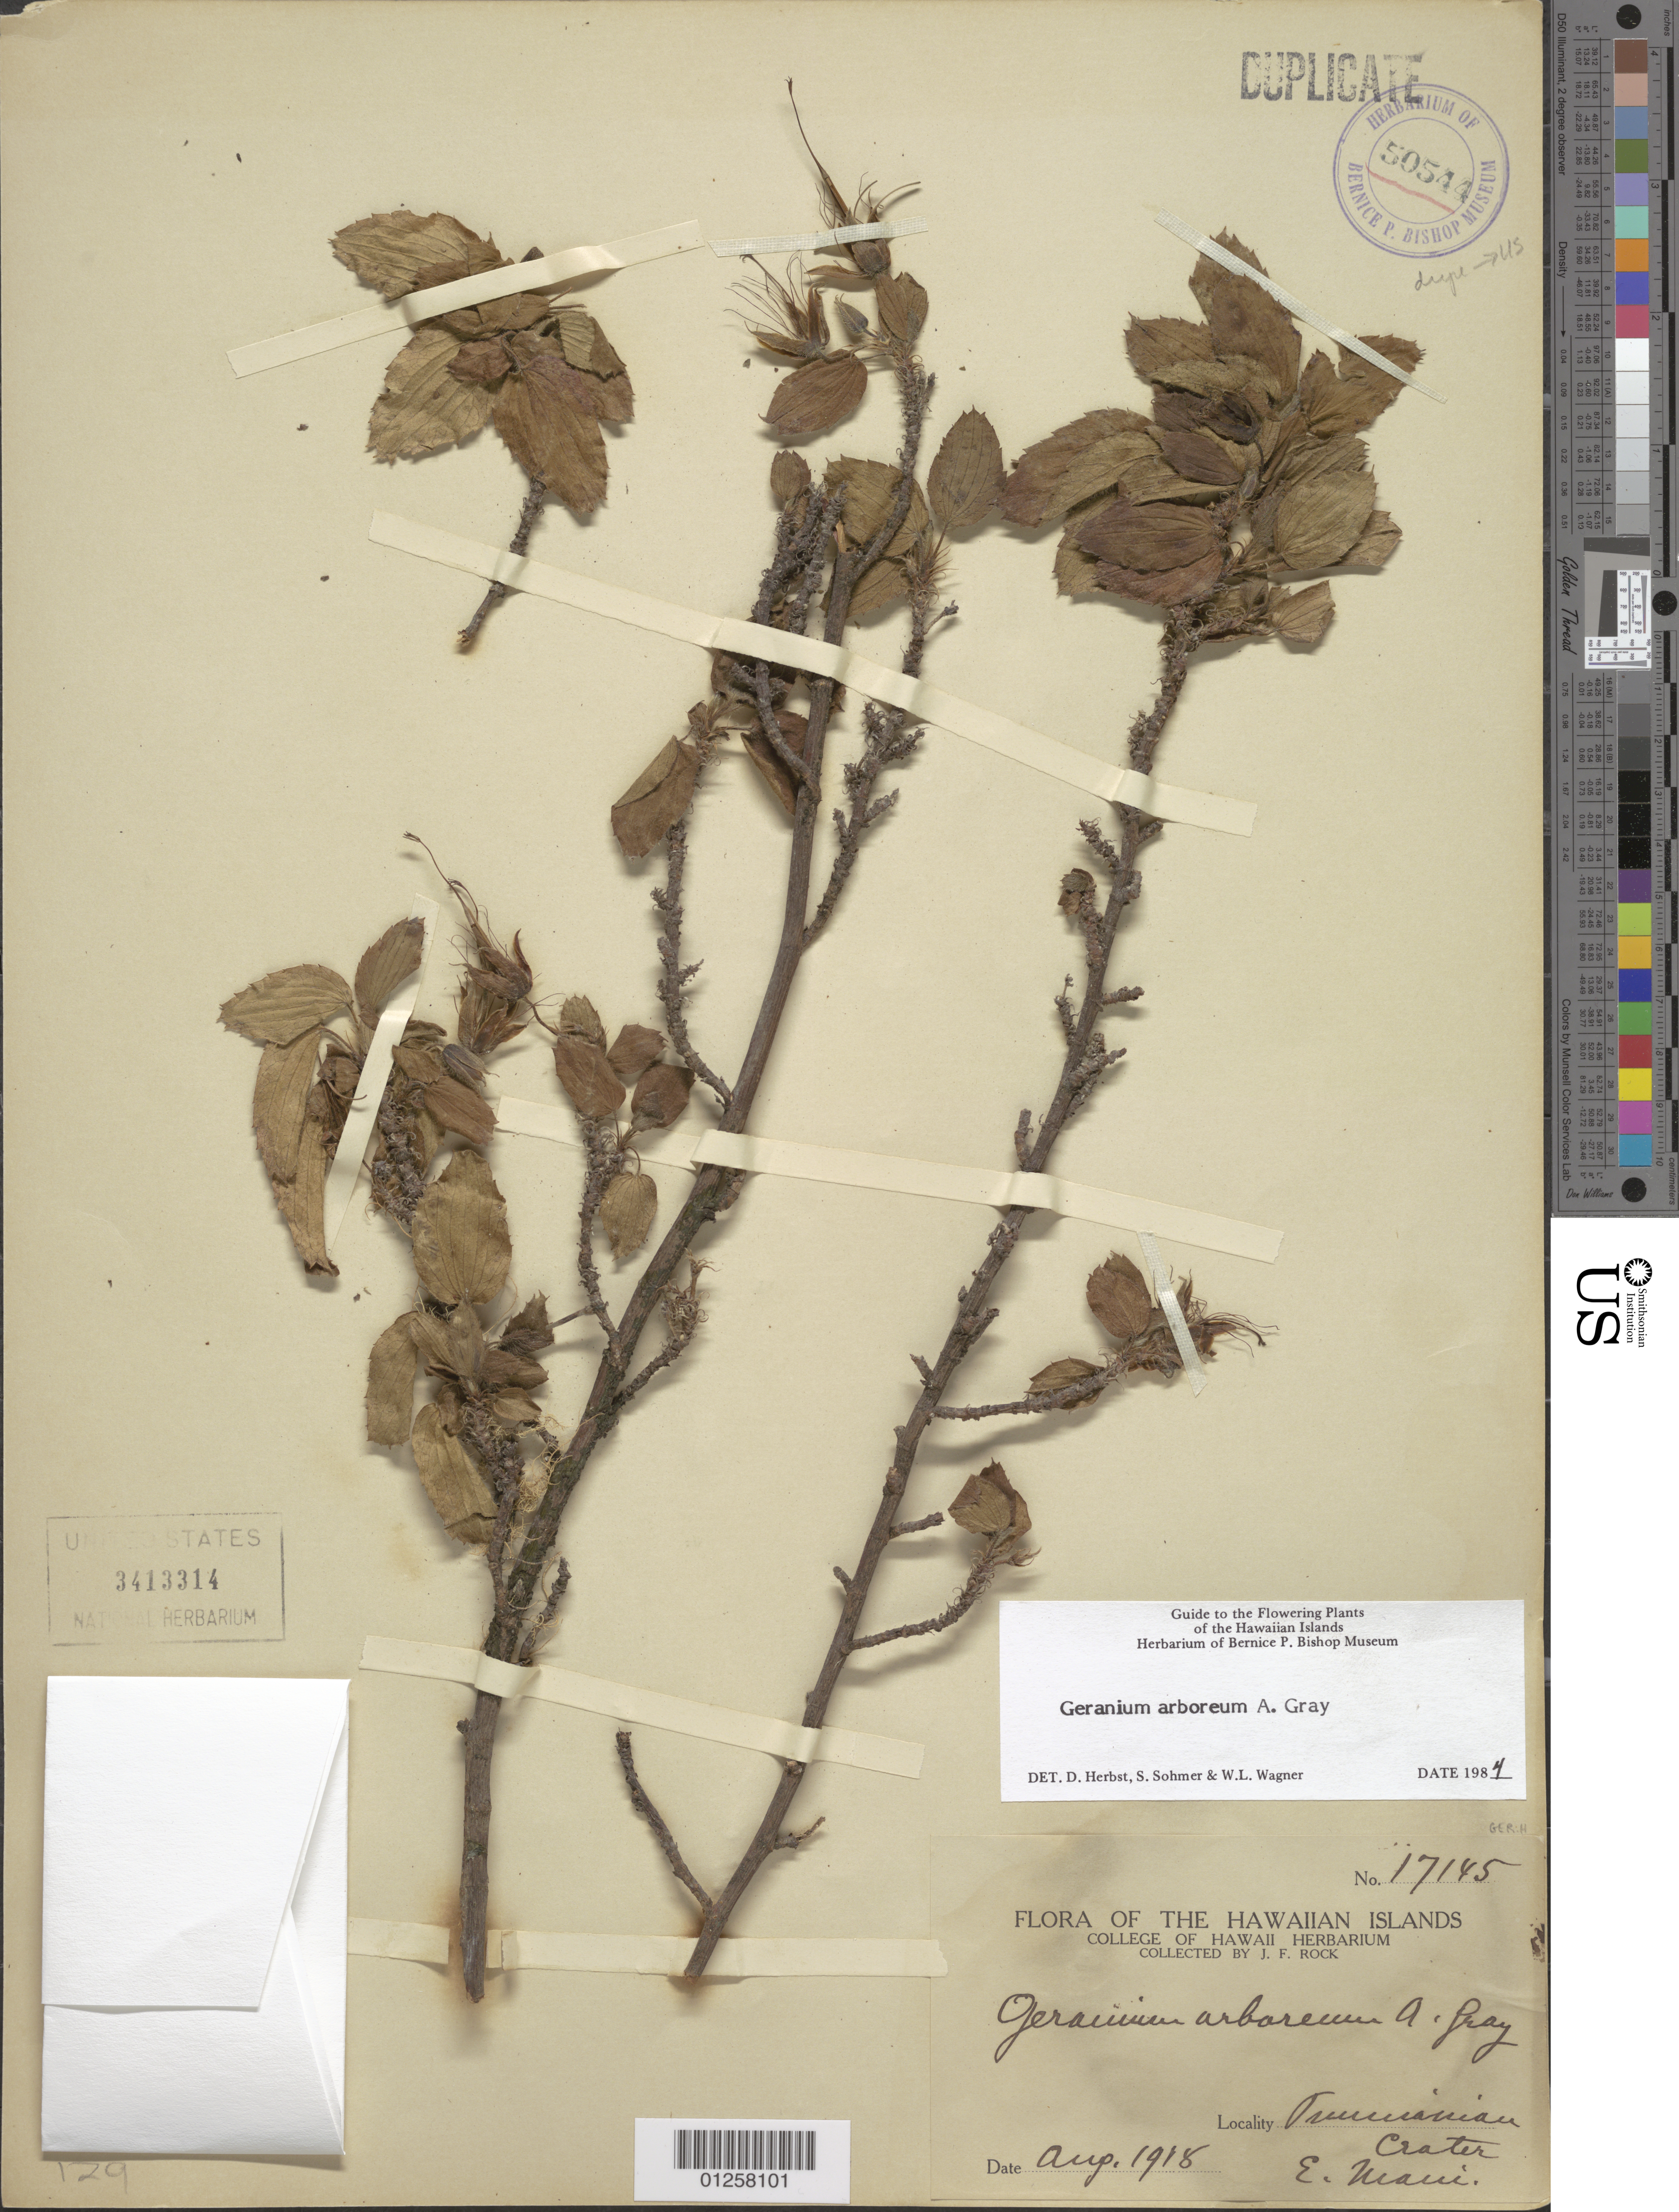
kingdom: Plantae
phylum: Tracheophyta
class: Magnoliopsida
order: Geraniales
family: Geraniaceae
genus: Geranium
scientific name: Geranium arboreum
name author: A. Gray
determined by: Herbst, D. R.; Sohmer, S. H.; Wagner, W. L.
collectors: J. F. Rock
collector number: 17145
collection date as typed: Aug 1918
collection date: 1918-08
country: United States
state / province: Hawaii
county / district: Maui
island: Maui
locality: ? crater, East Maui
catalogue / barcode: US 3413314